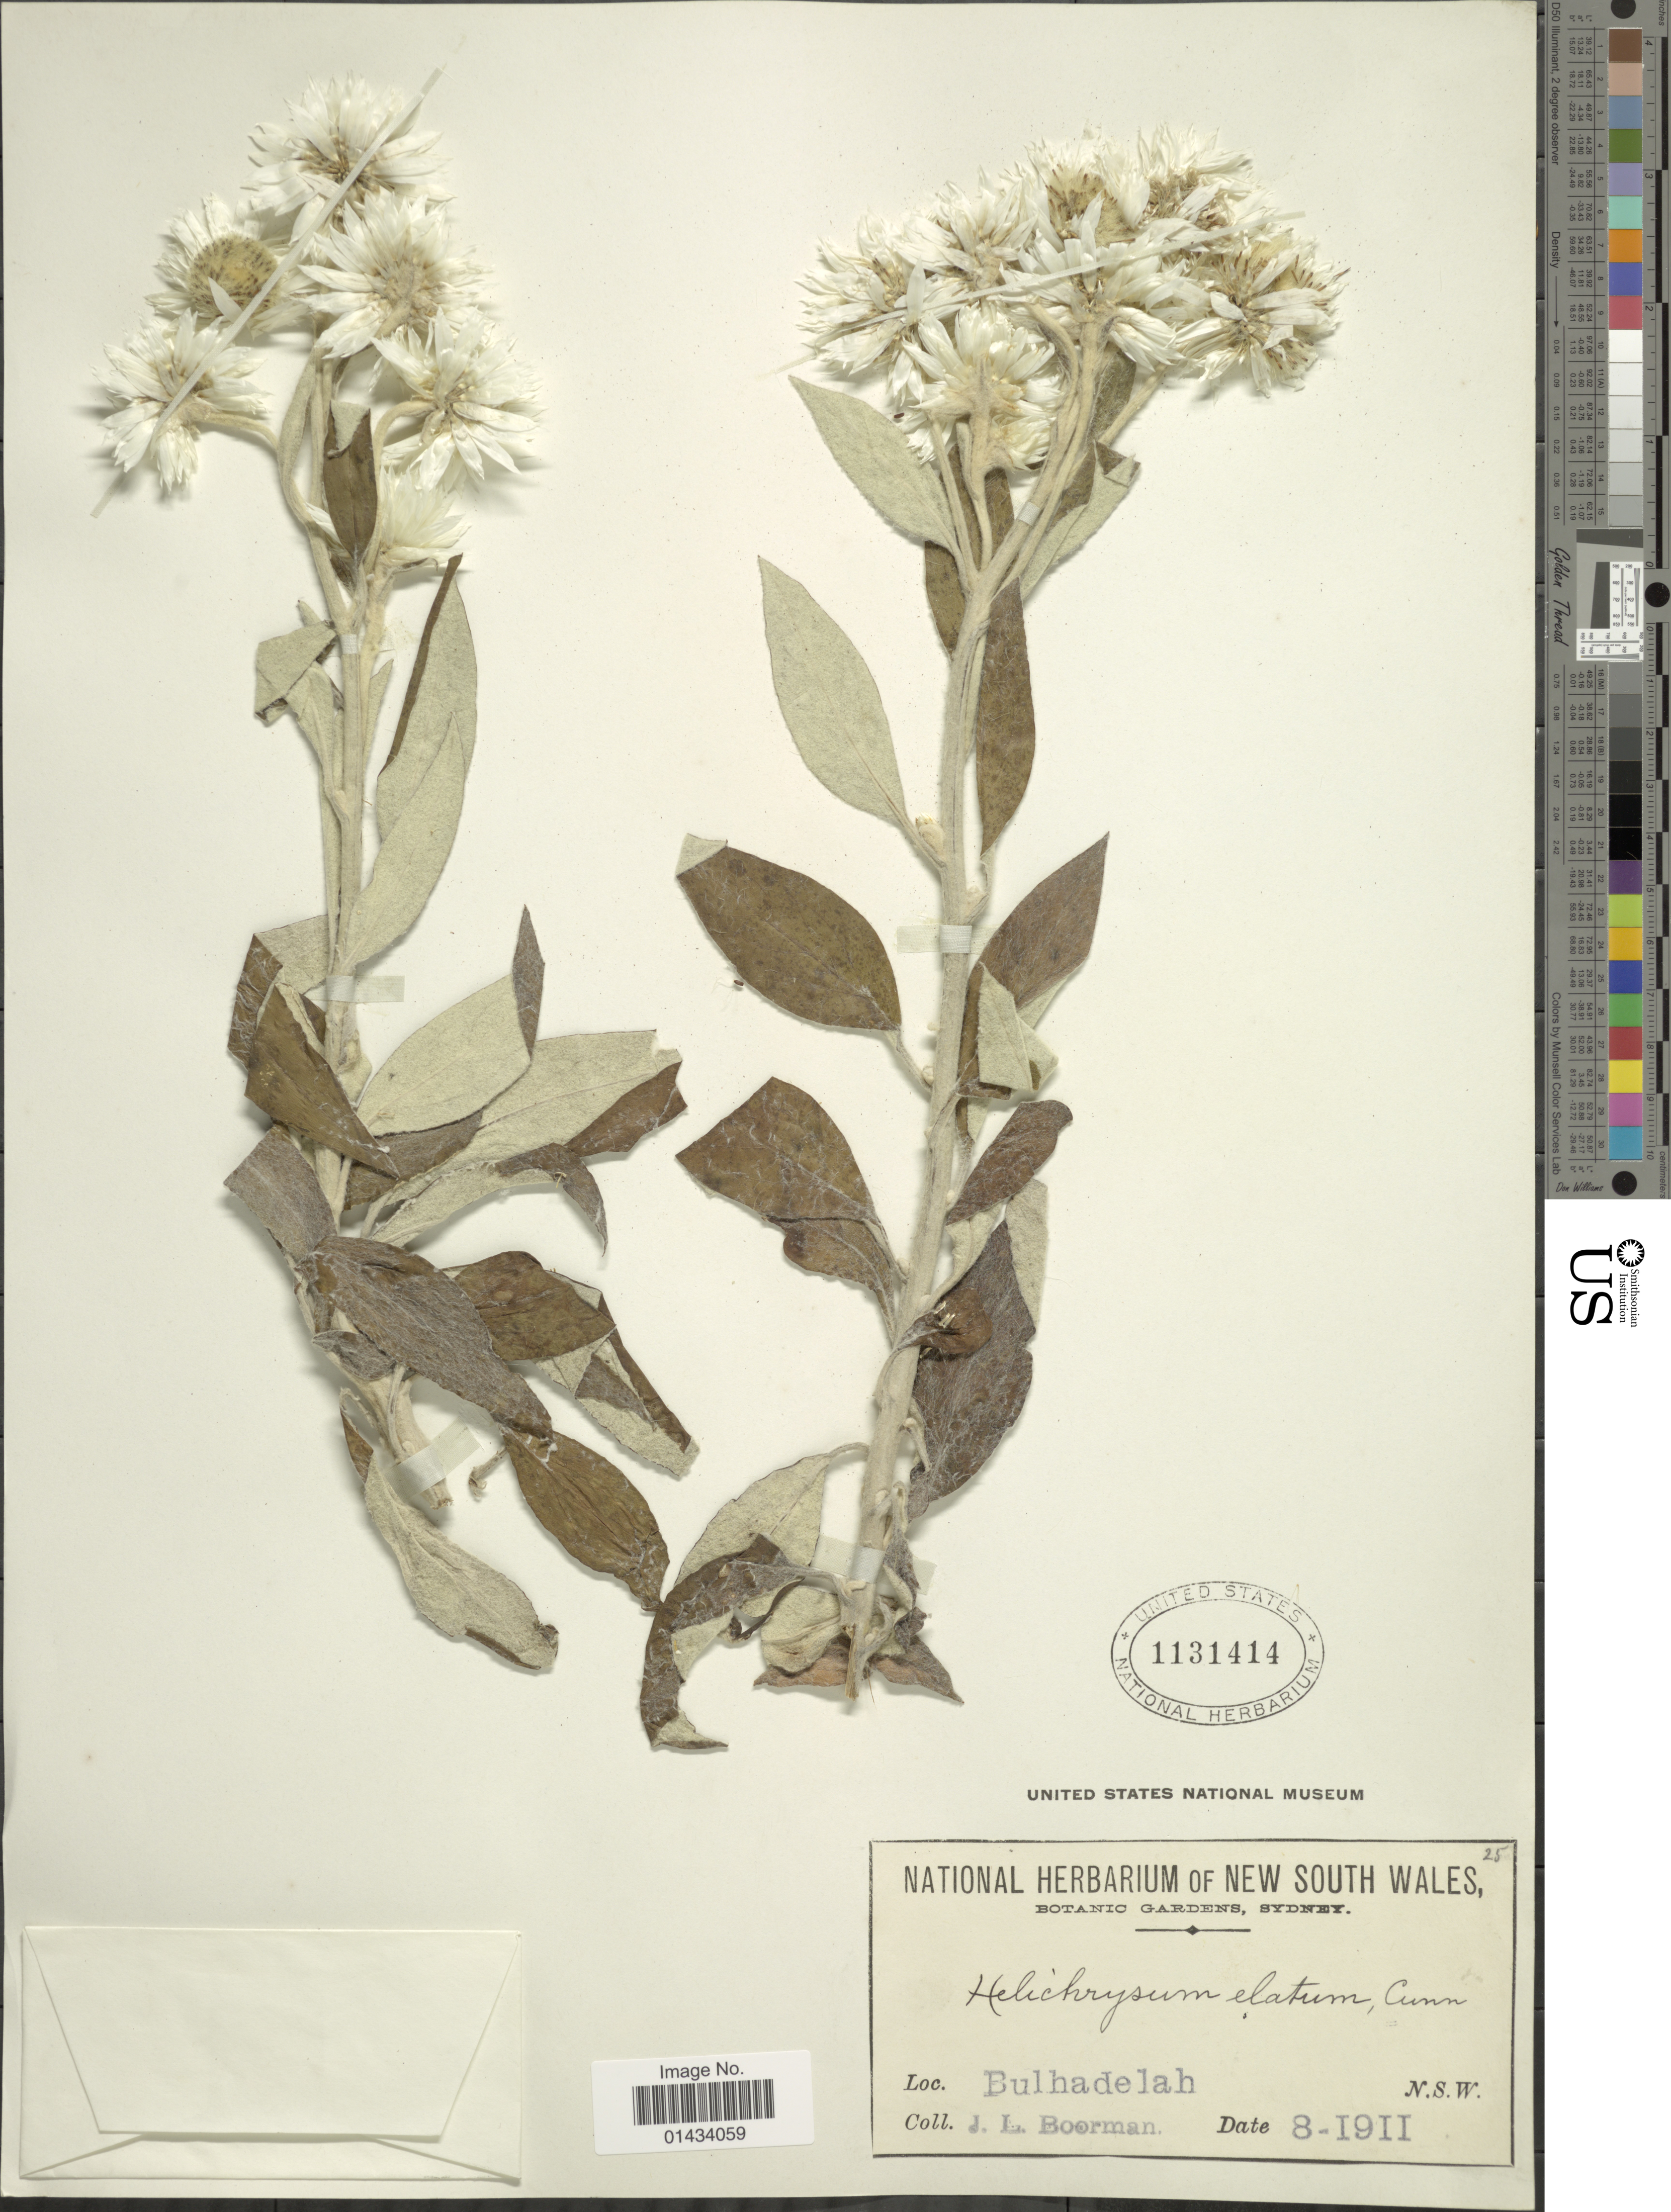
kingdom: Plantae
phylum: Tracheophyta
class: Magnoliopsida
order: Asterales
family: Asteraceae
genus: Coronidium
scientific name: Coronidium elatum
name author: (A. Cunn. ex DC.) Paul G. Wilson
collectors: J. Boorman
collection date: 1911-08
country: Australia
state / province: New South Wales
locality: Bulhadelah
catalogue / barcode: US 1131414